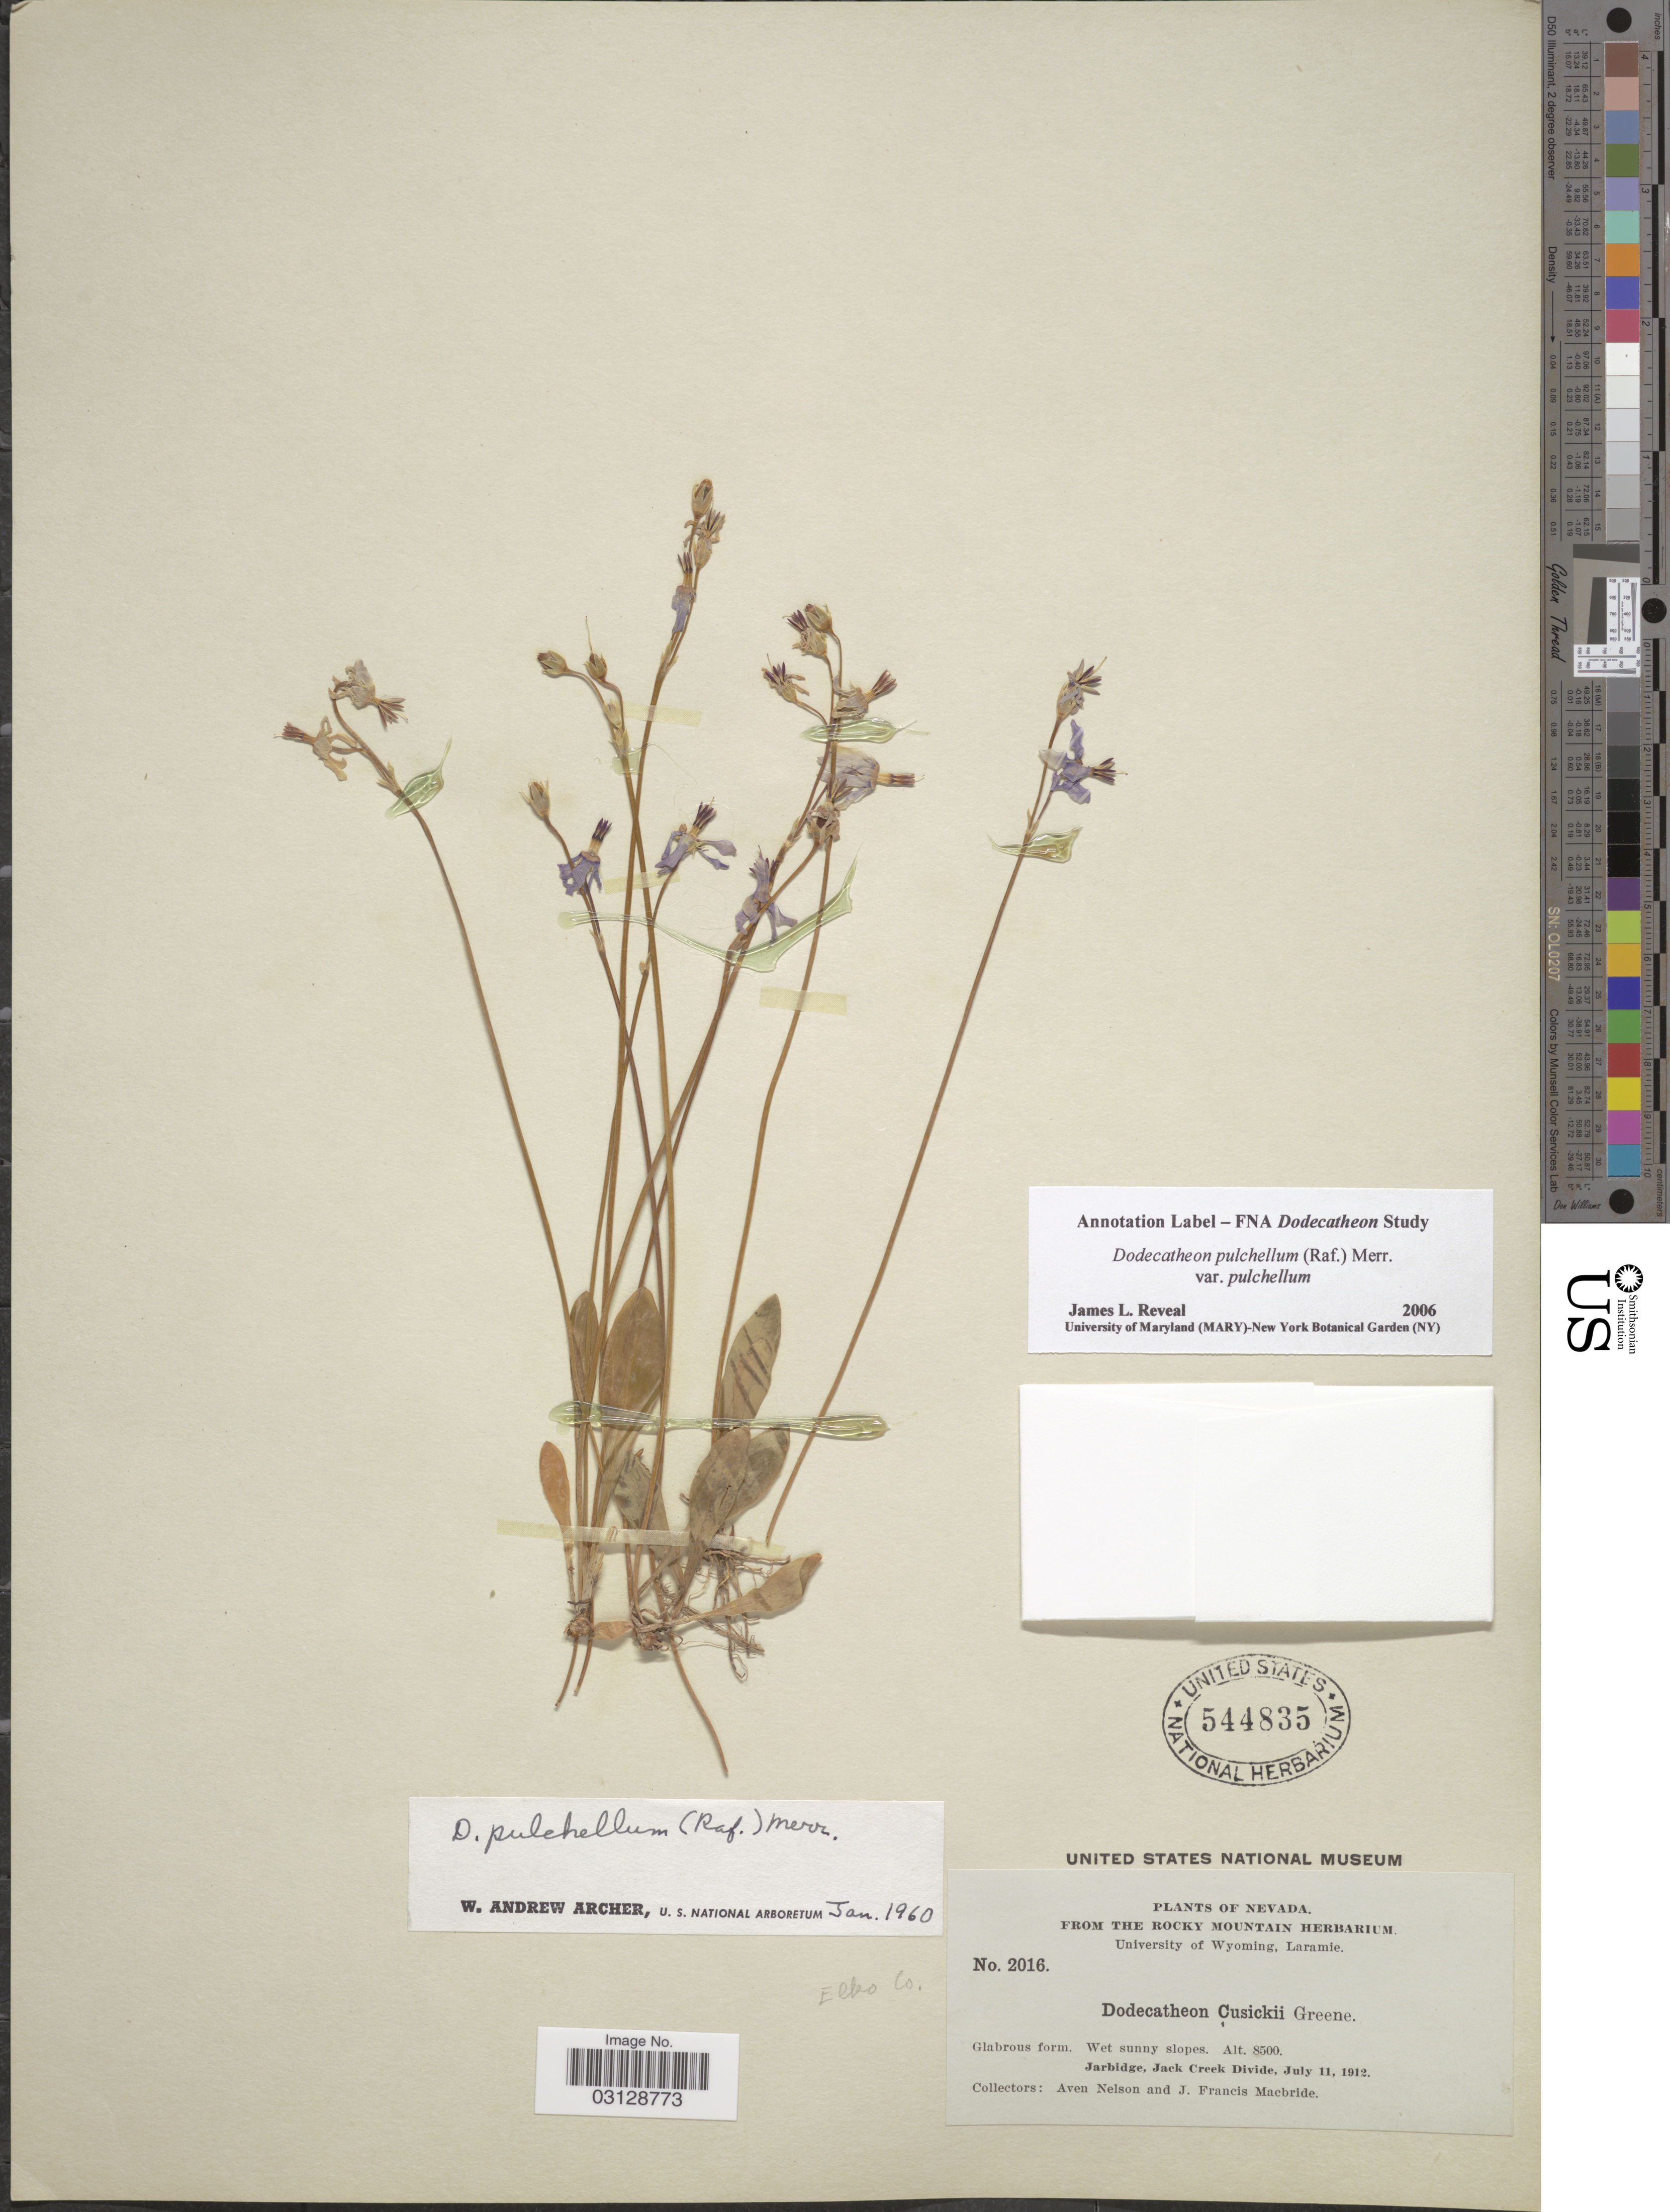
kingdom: Plantae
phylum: Tracheophyta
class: Magnoliopsida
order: Ericales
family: Primulaceae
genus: Dodecatheon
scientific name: Dodecatheon pulchellum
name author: (Raf.) Merr.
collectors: A. Nelson & J. F. Macbride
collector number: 2016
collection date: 1912-07-11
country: United States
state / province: Nevada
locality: Jarbidge, Jack Creek Divide. Elko Co.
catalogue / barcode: US 544835